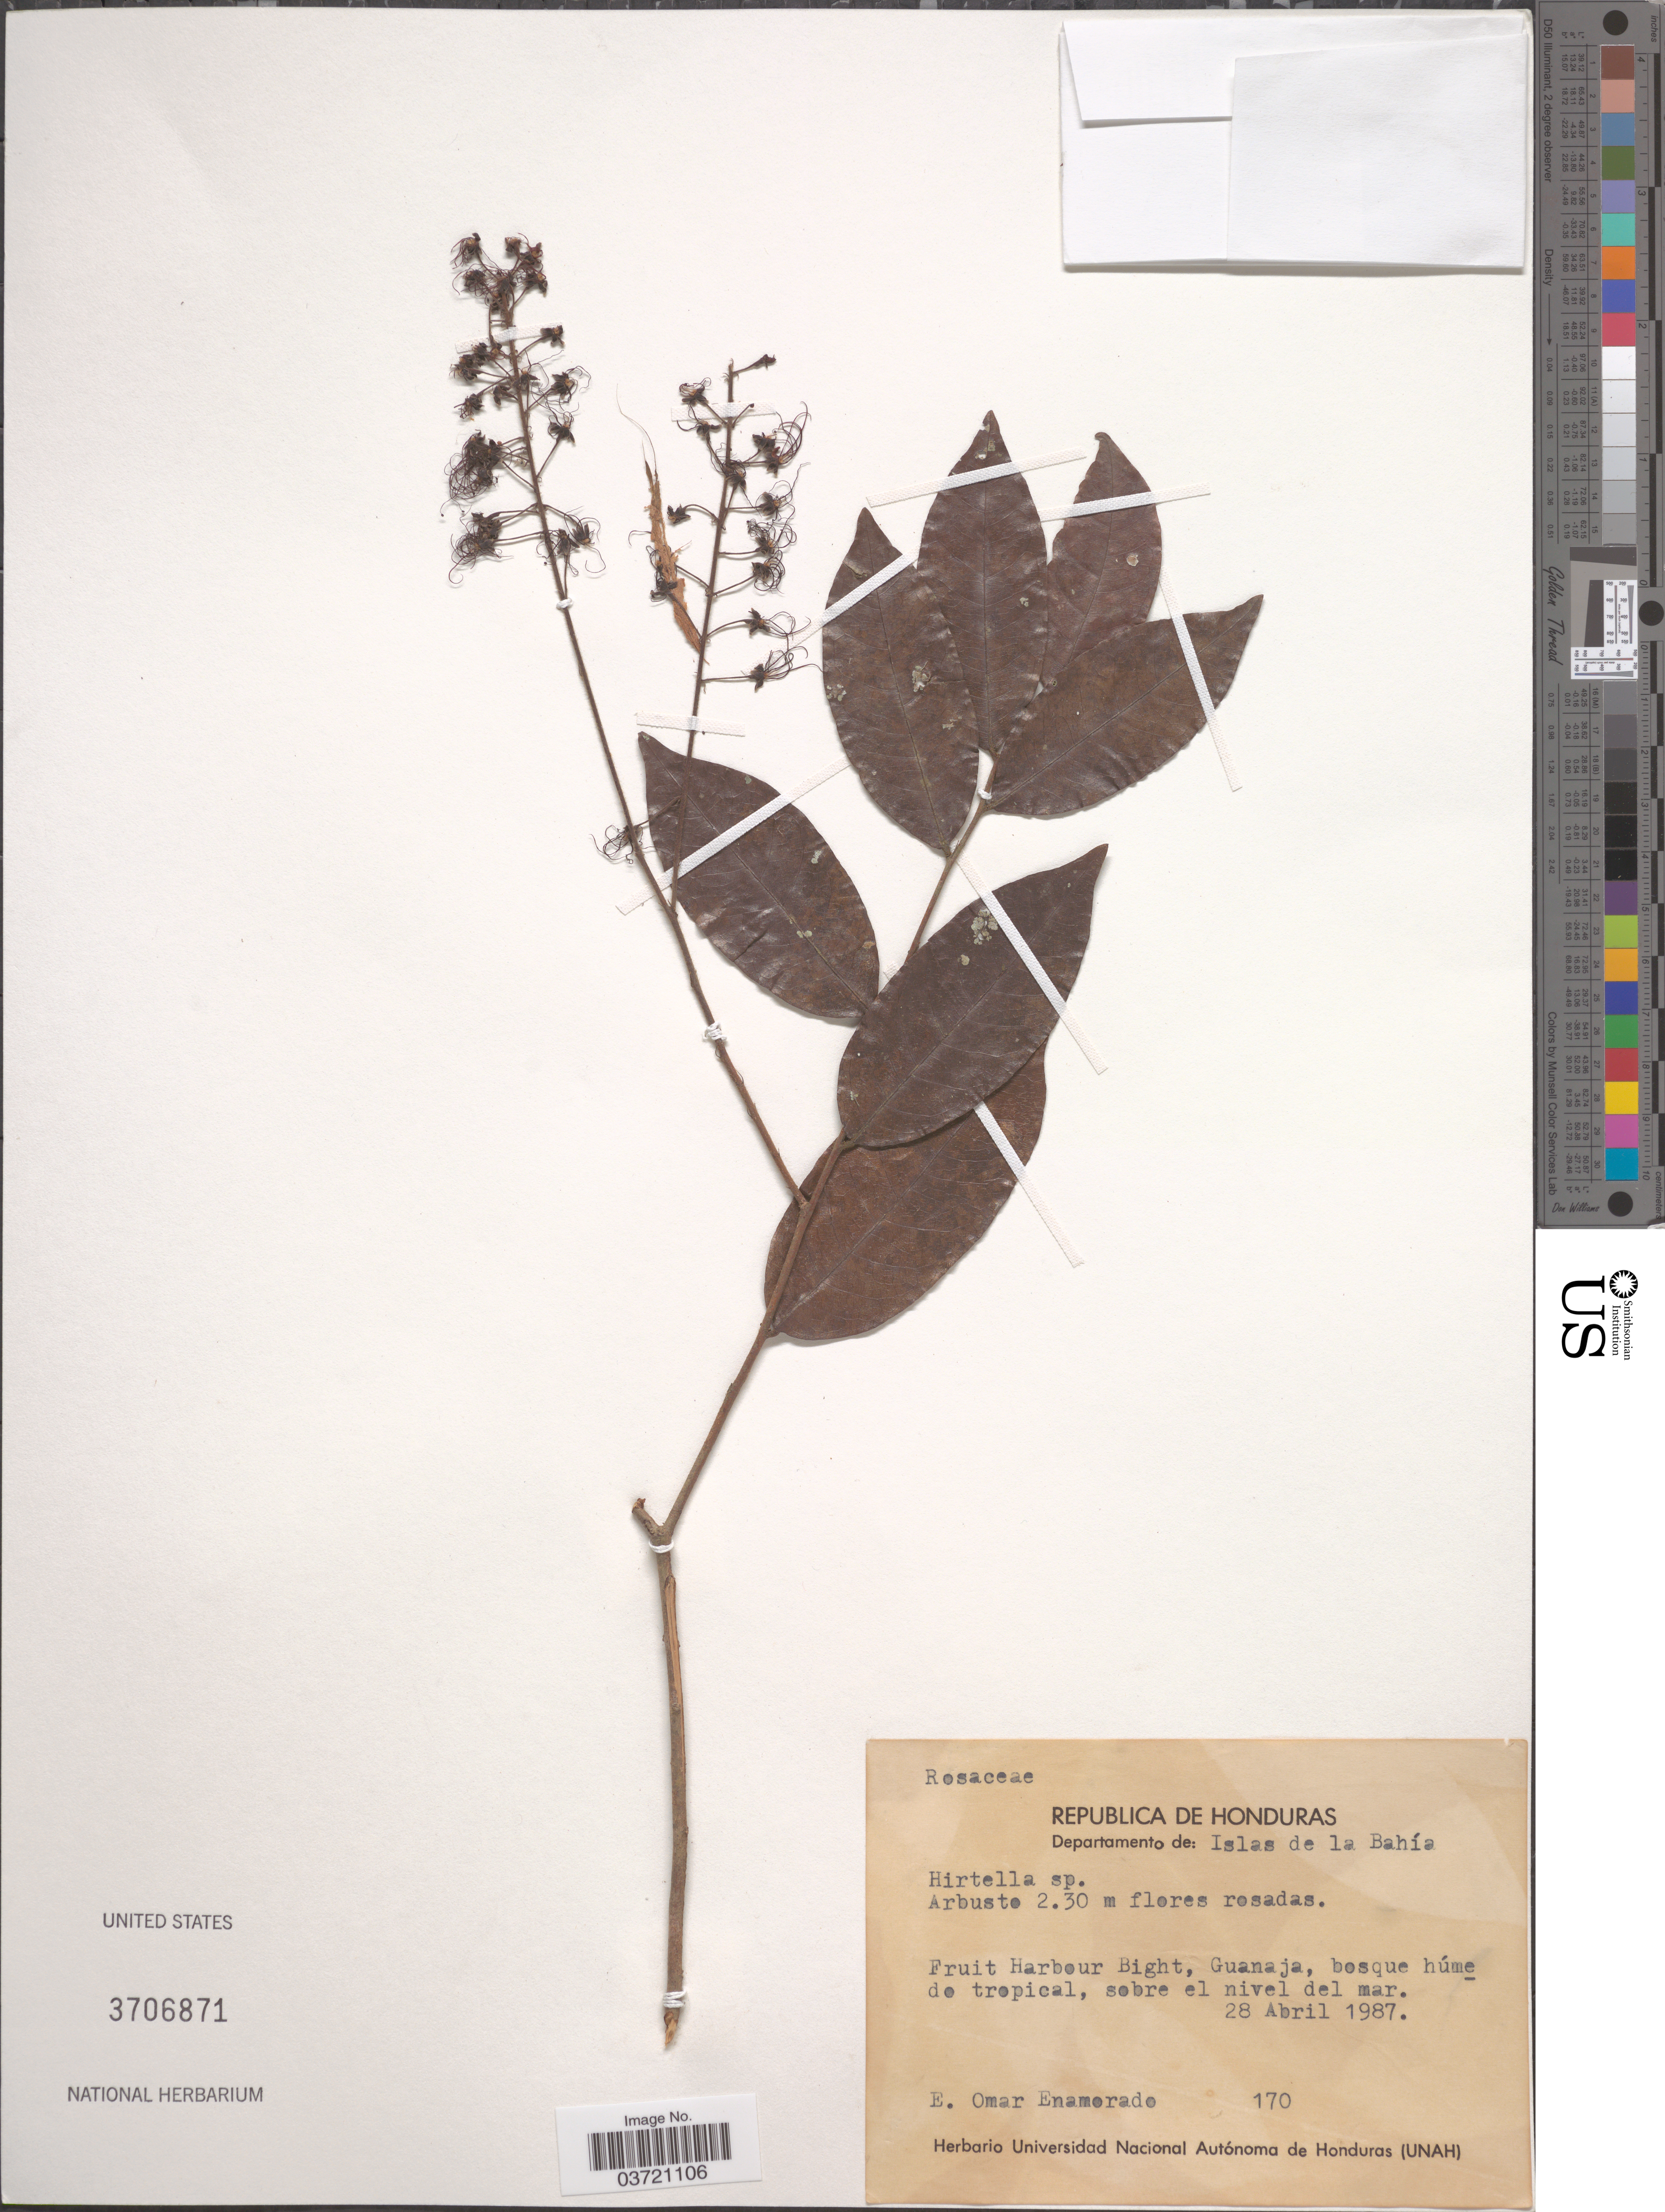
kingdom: Plantae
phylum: Tracheophyta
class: Magnoliopsida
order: Malpighiales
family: Chrysobalanaceae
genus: Hirtella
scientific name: Hirtella sp.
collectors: E. Enamorado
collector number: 170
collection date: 1987-04-28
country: Honduras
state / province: Islas de la Bahía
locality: Departamento de: Islas de la Bahía. Fruit Harbour Bight, Guanaja, bosque húme do tropical, sobre el nivel del mar.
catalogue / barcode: US 3706871